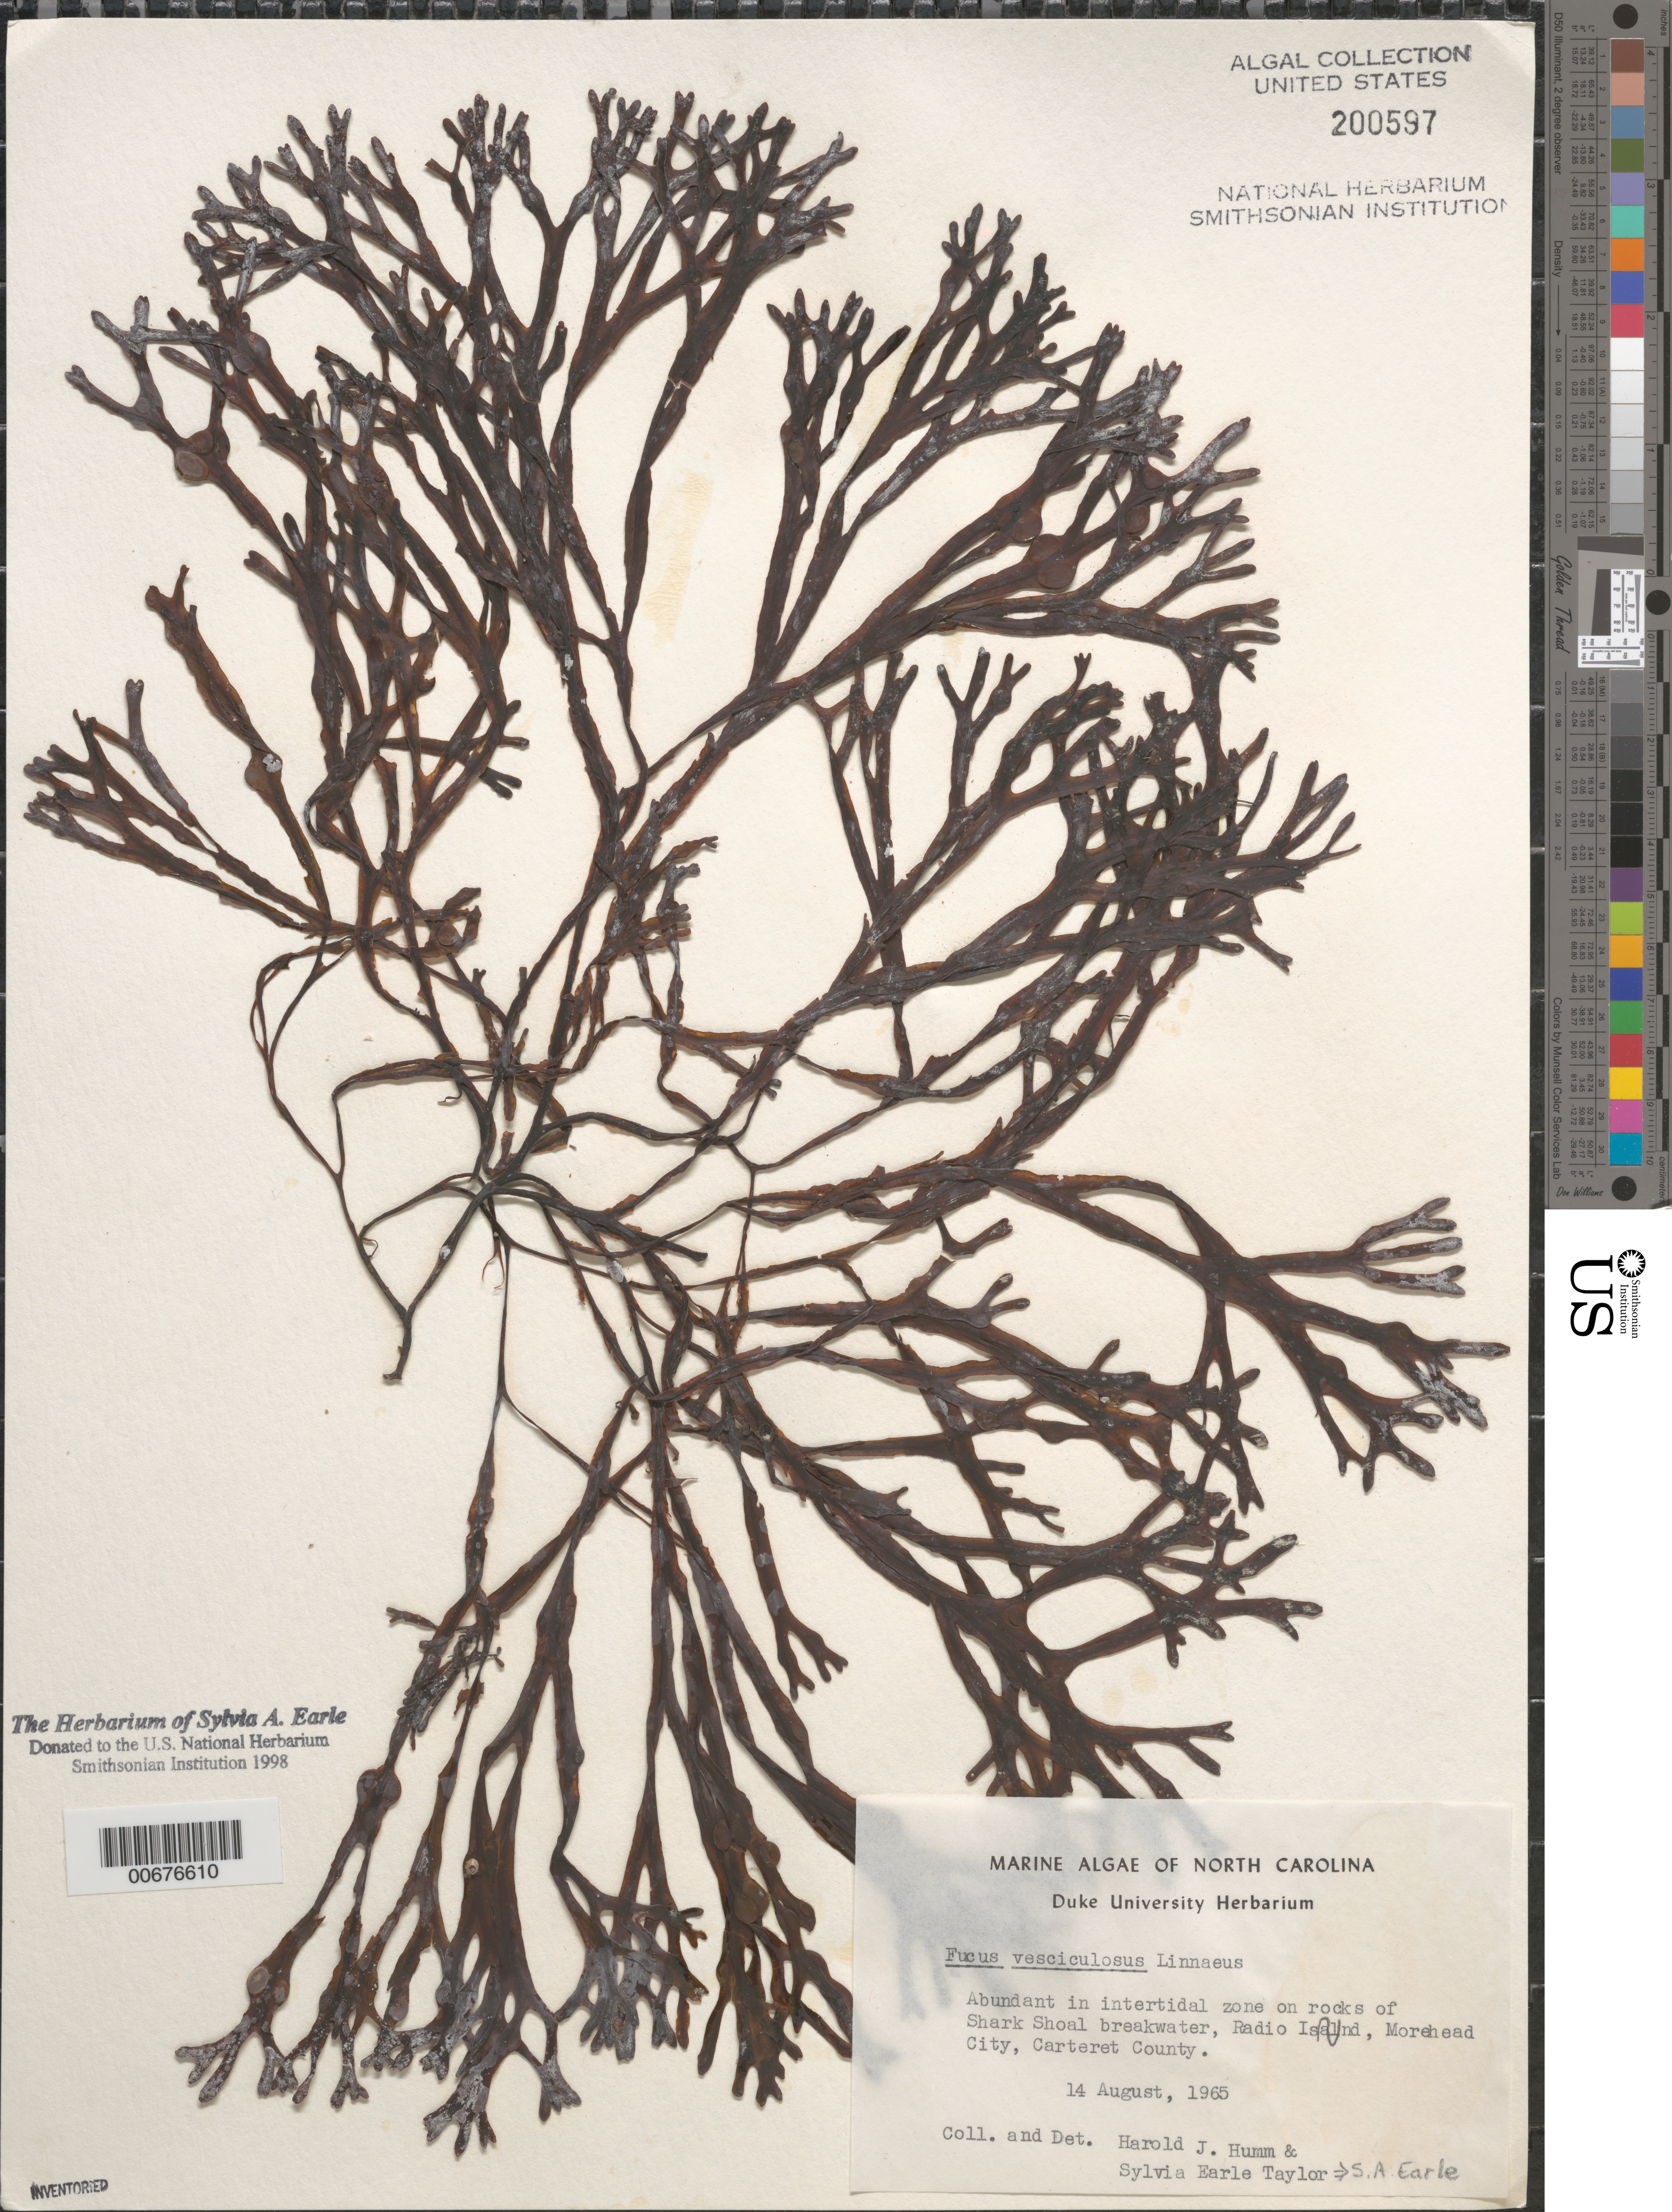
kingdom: Chromista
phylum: Ochrophyta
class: Phaeophyceae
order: Fucales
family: Fucaceae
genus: Fucus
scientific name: Fucus vesiculosus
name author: L.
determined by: Humm, Harold J.; Earle, S. A.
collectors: H. J. Humm & S. A. Earle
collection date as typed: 14 Aug 1965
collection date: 1965-08-14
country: United States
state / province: North Carolina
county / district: Carteret County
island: Radio Island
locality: Shark Shoal breakwater, Morehead City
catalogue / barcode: US 200597